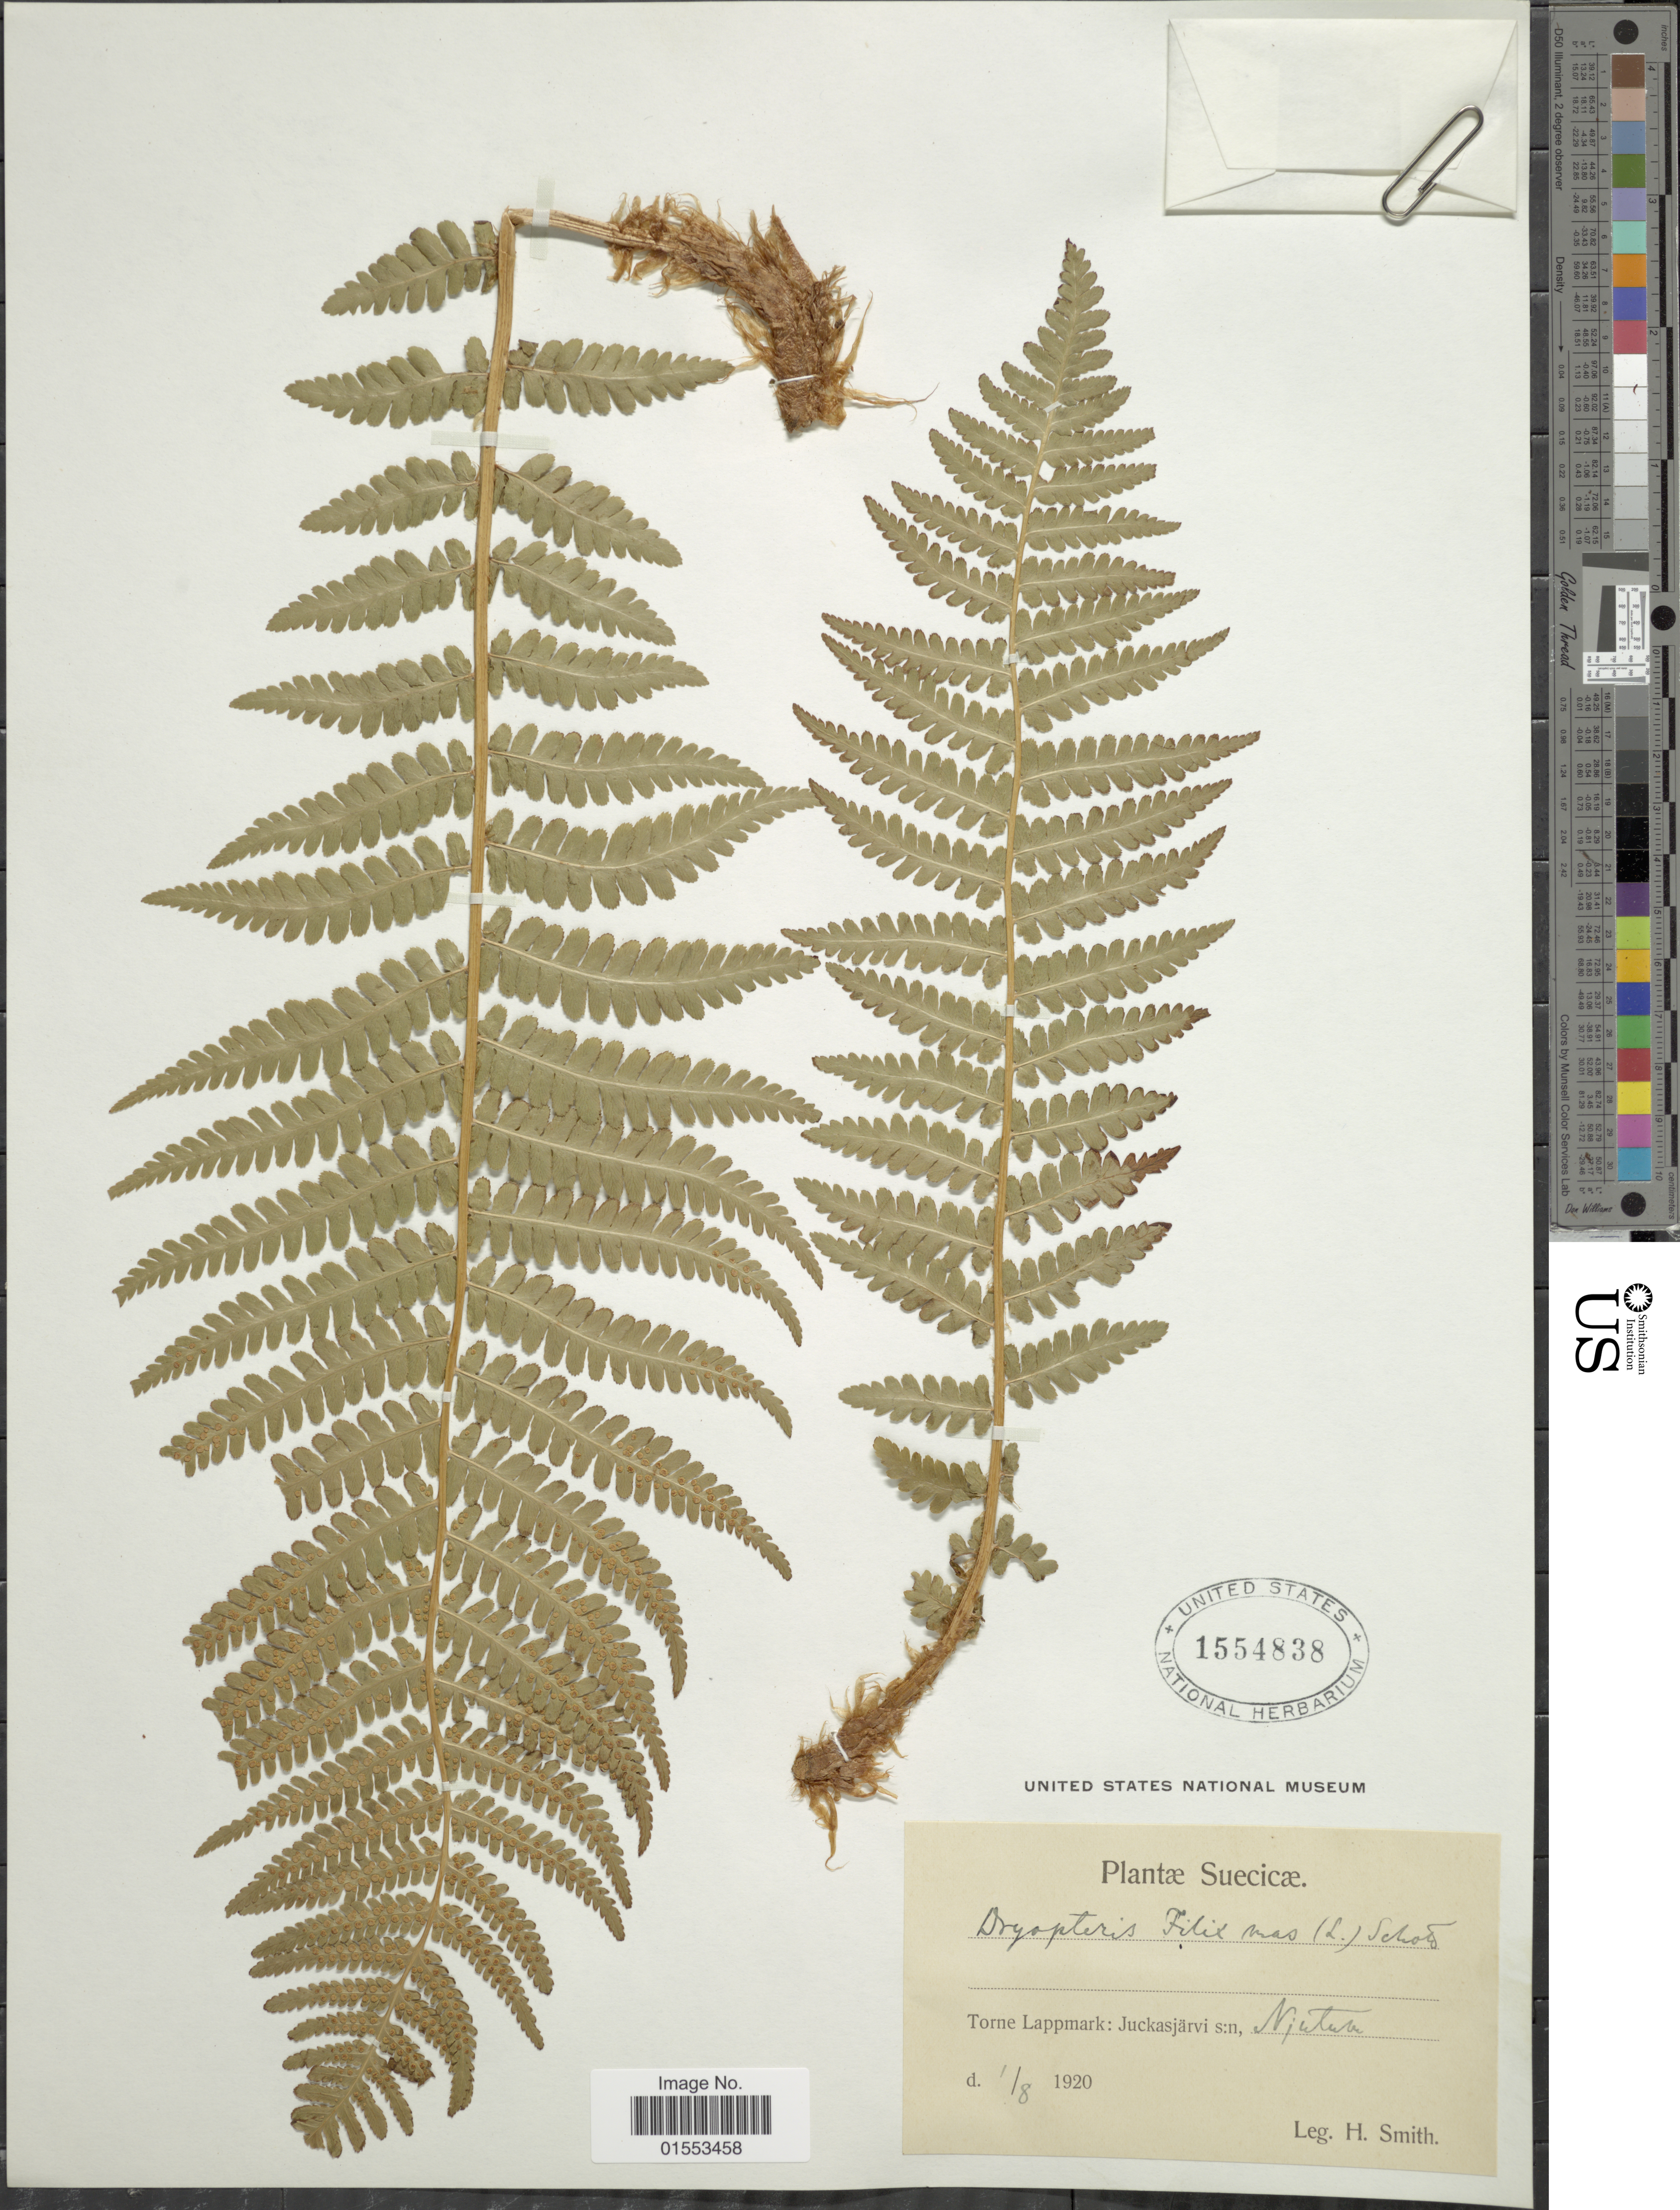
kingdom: Plantae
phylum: Tracheophyta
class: Polypodiopsida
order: Polypodiales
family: Dryopteridaceae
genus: Dryopteris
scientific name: Dryopteris filix-mas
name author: (L.) Schott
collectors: H. Smith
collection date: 1920-01-08 or 1920-08-01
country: Sweden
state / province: Norrbotten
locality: Jukkasjärvi sn, Njutum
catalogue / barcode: US 1554838